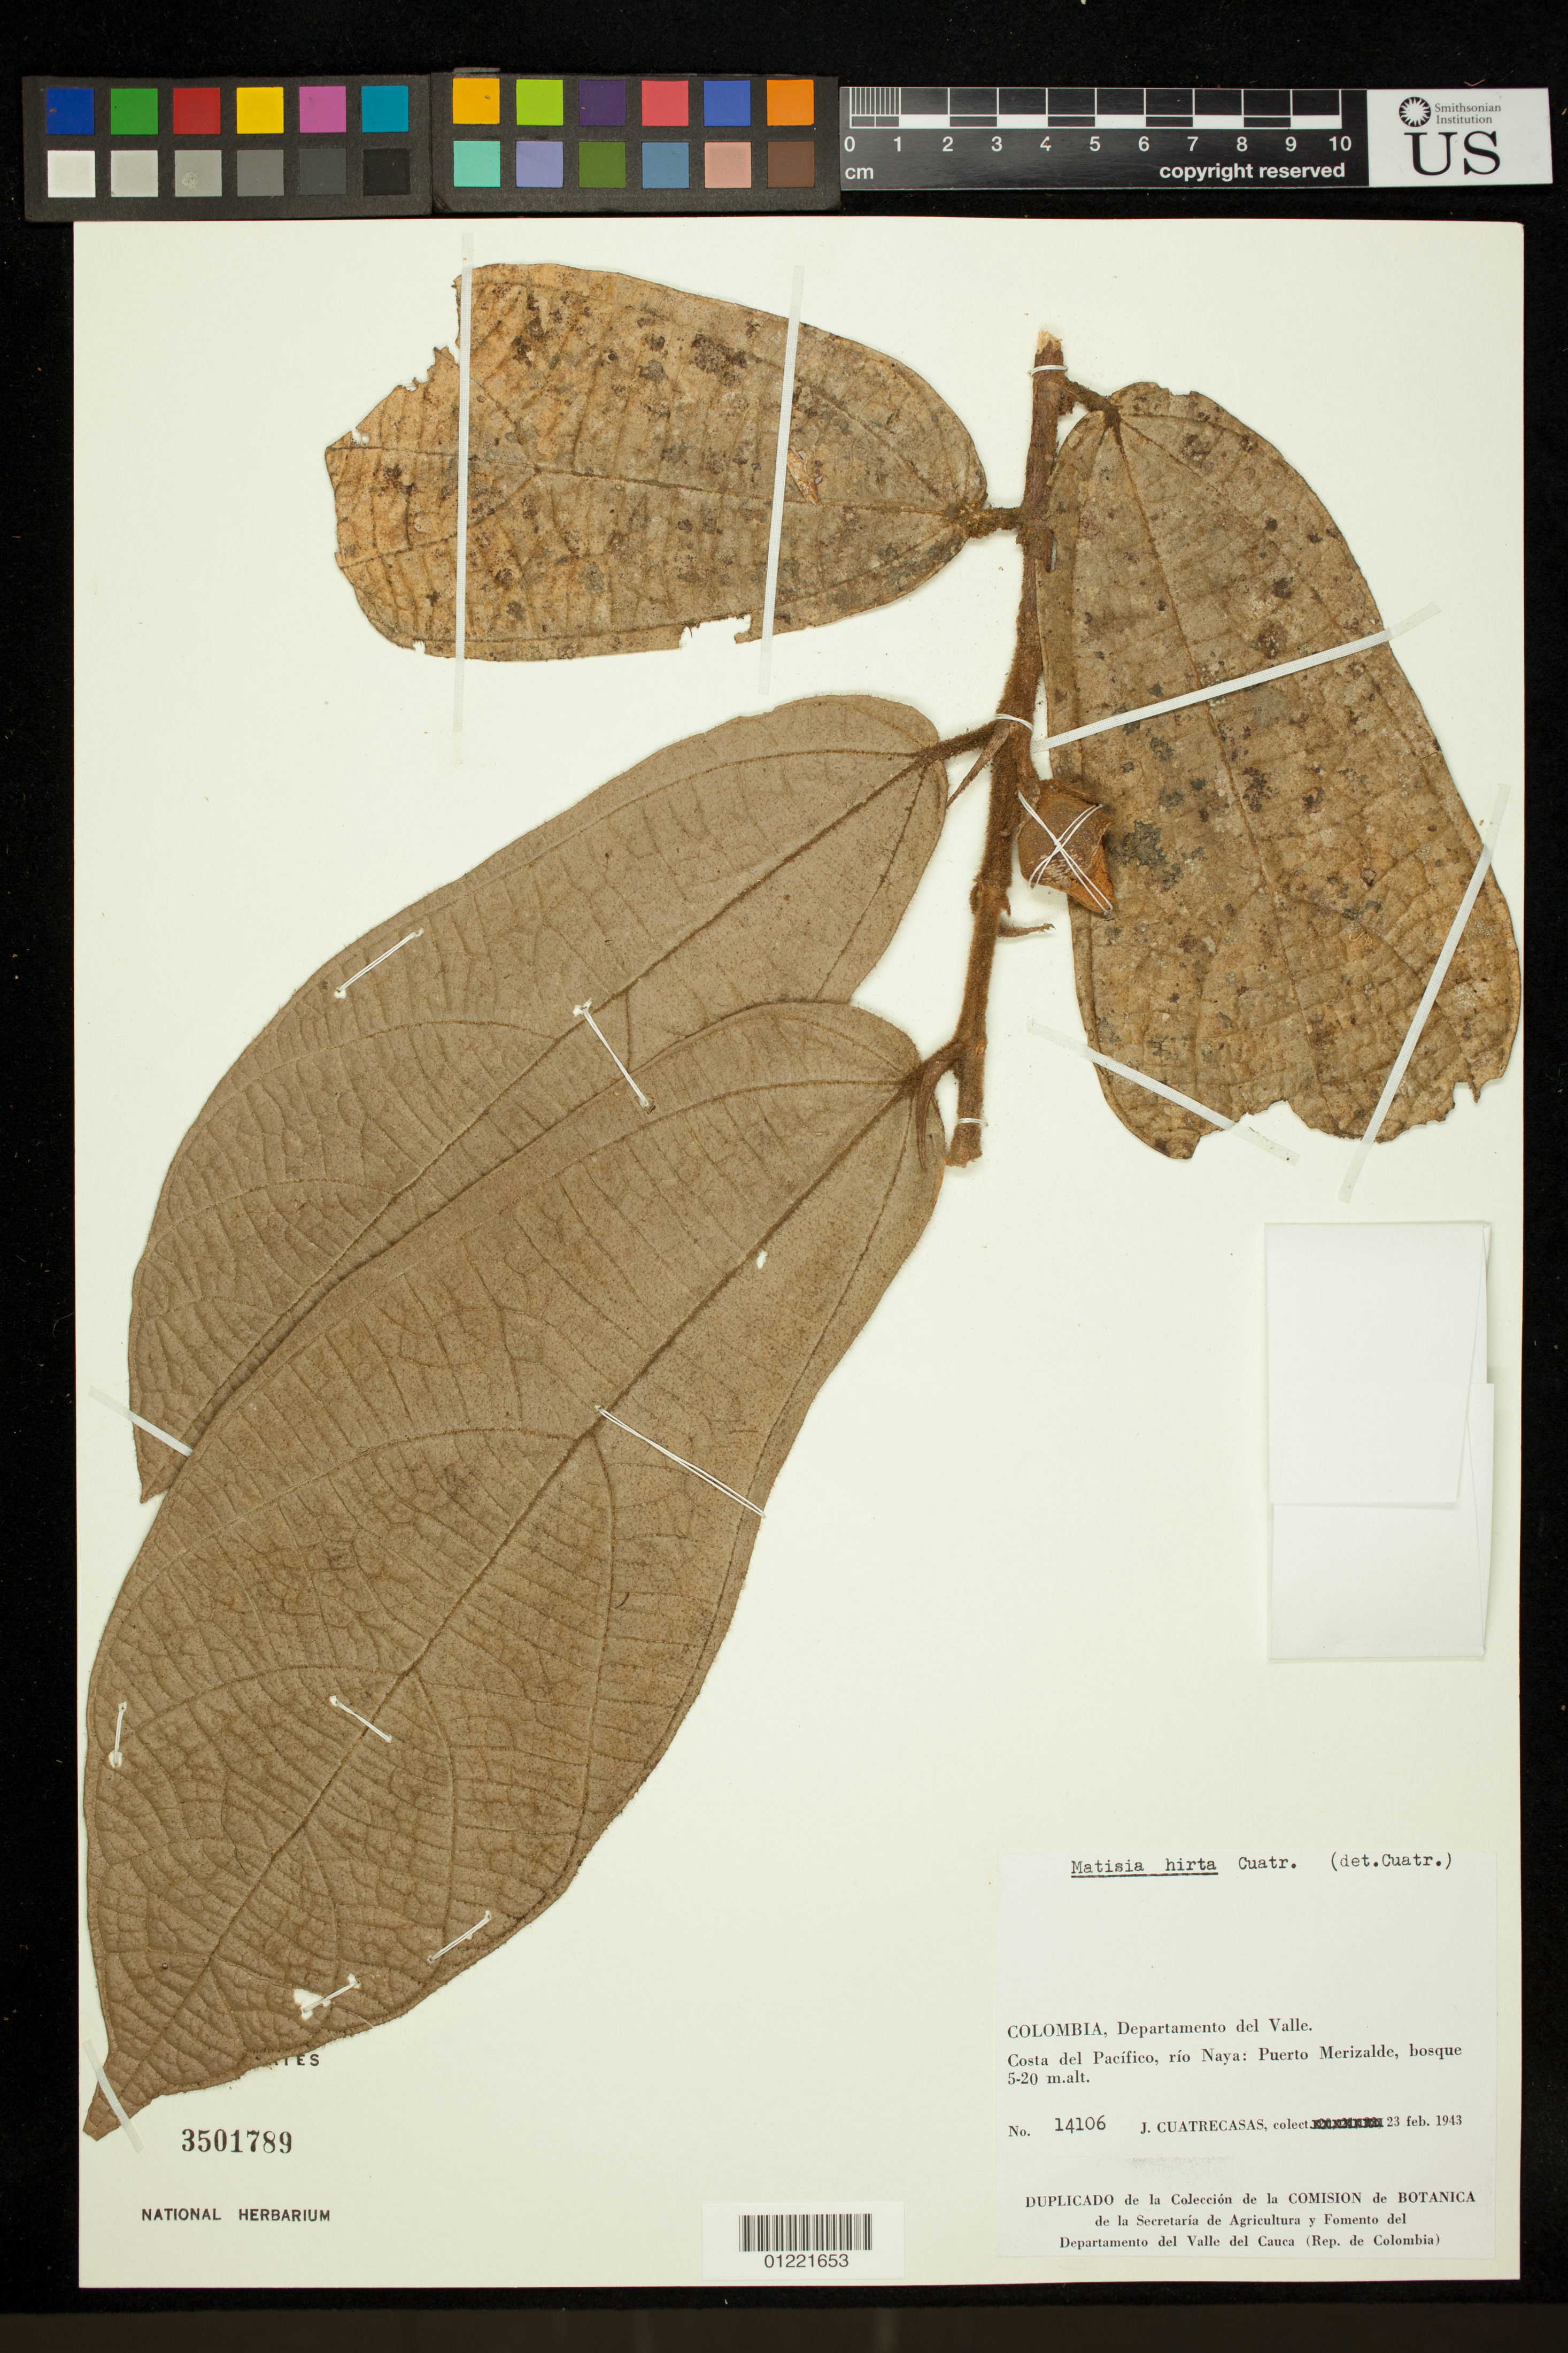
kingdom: Plantae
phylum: Tracheophyta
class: Magnoliopsida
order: Malvales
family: Malvaceae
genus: Matisia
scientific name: Matisia hirta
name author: Cuatrec.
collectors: J. Cuatrecasas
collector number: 14106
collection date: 1943-02-23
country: Colombia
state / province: Valle del Cauca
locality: Departamento del Valle. Costa del Pacífico, rio Naya: Puerto Merizalde, bosque.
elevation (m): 5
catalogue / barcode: US 3501789